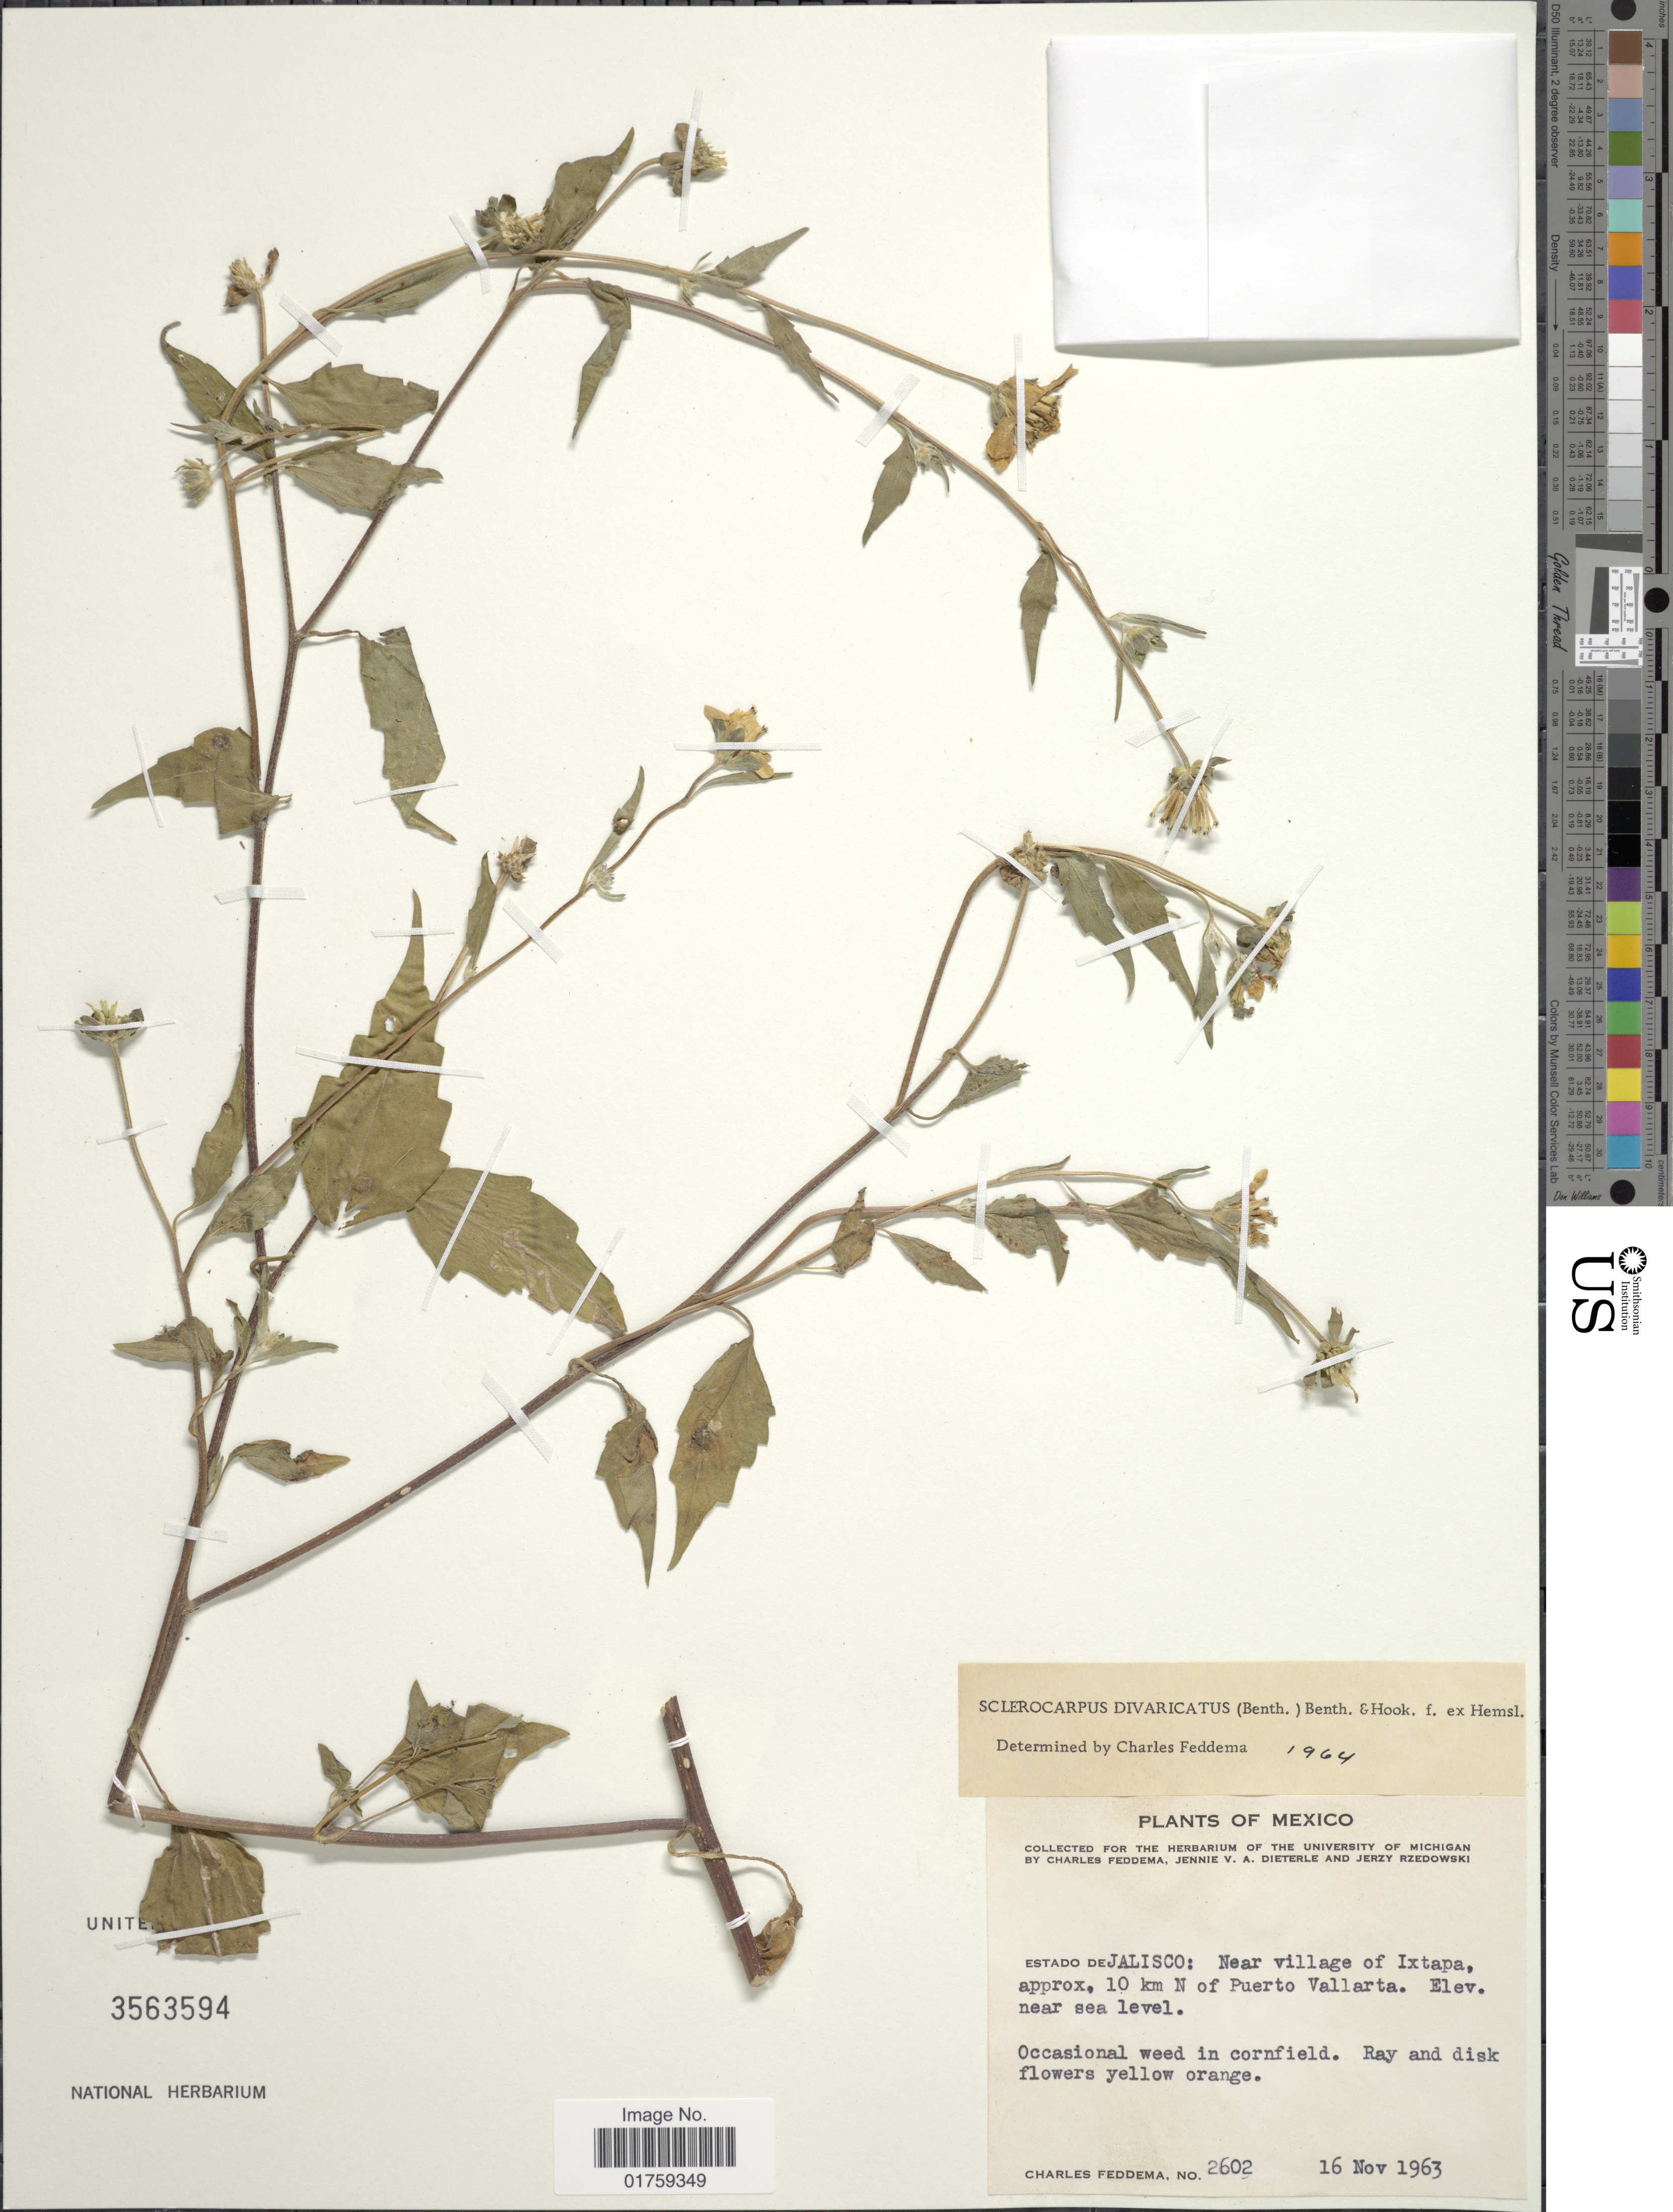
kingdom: Plantae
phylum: Tracheophyta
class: Magnoliopsida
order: Asterales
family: Asteraceae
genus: Sclerocarpus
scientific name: Sclerocarpus divaricatus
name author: (Benth.) Benth. & Hook. f. ex Hemsl.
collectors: C. Feddema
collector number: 2602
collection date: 1963-11-16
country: Mexico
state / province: Jalisco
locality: Estado de Jalisco: Near village of Ixtapa, approx, 10 km n of Puerto Vallarta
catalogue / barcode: US 3563594